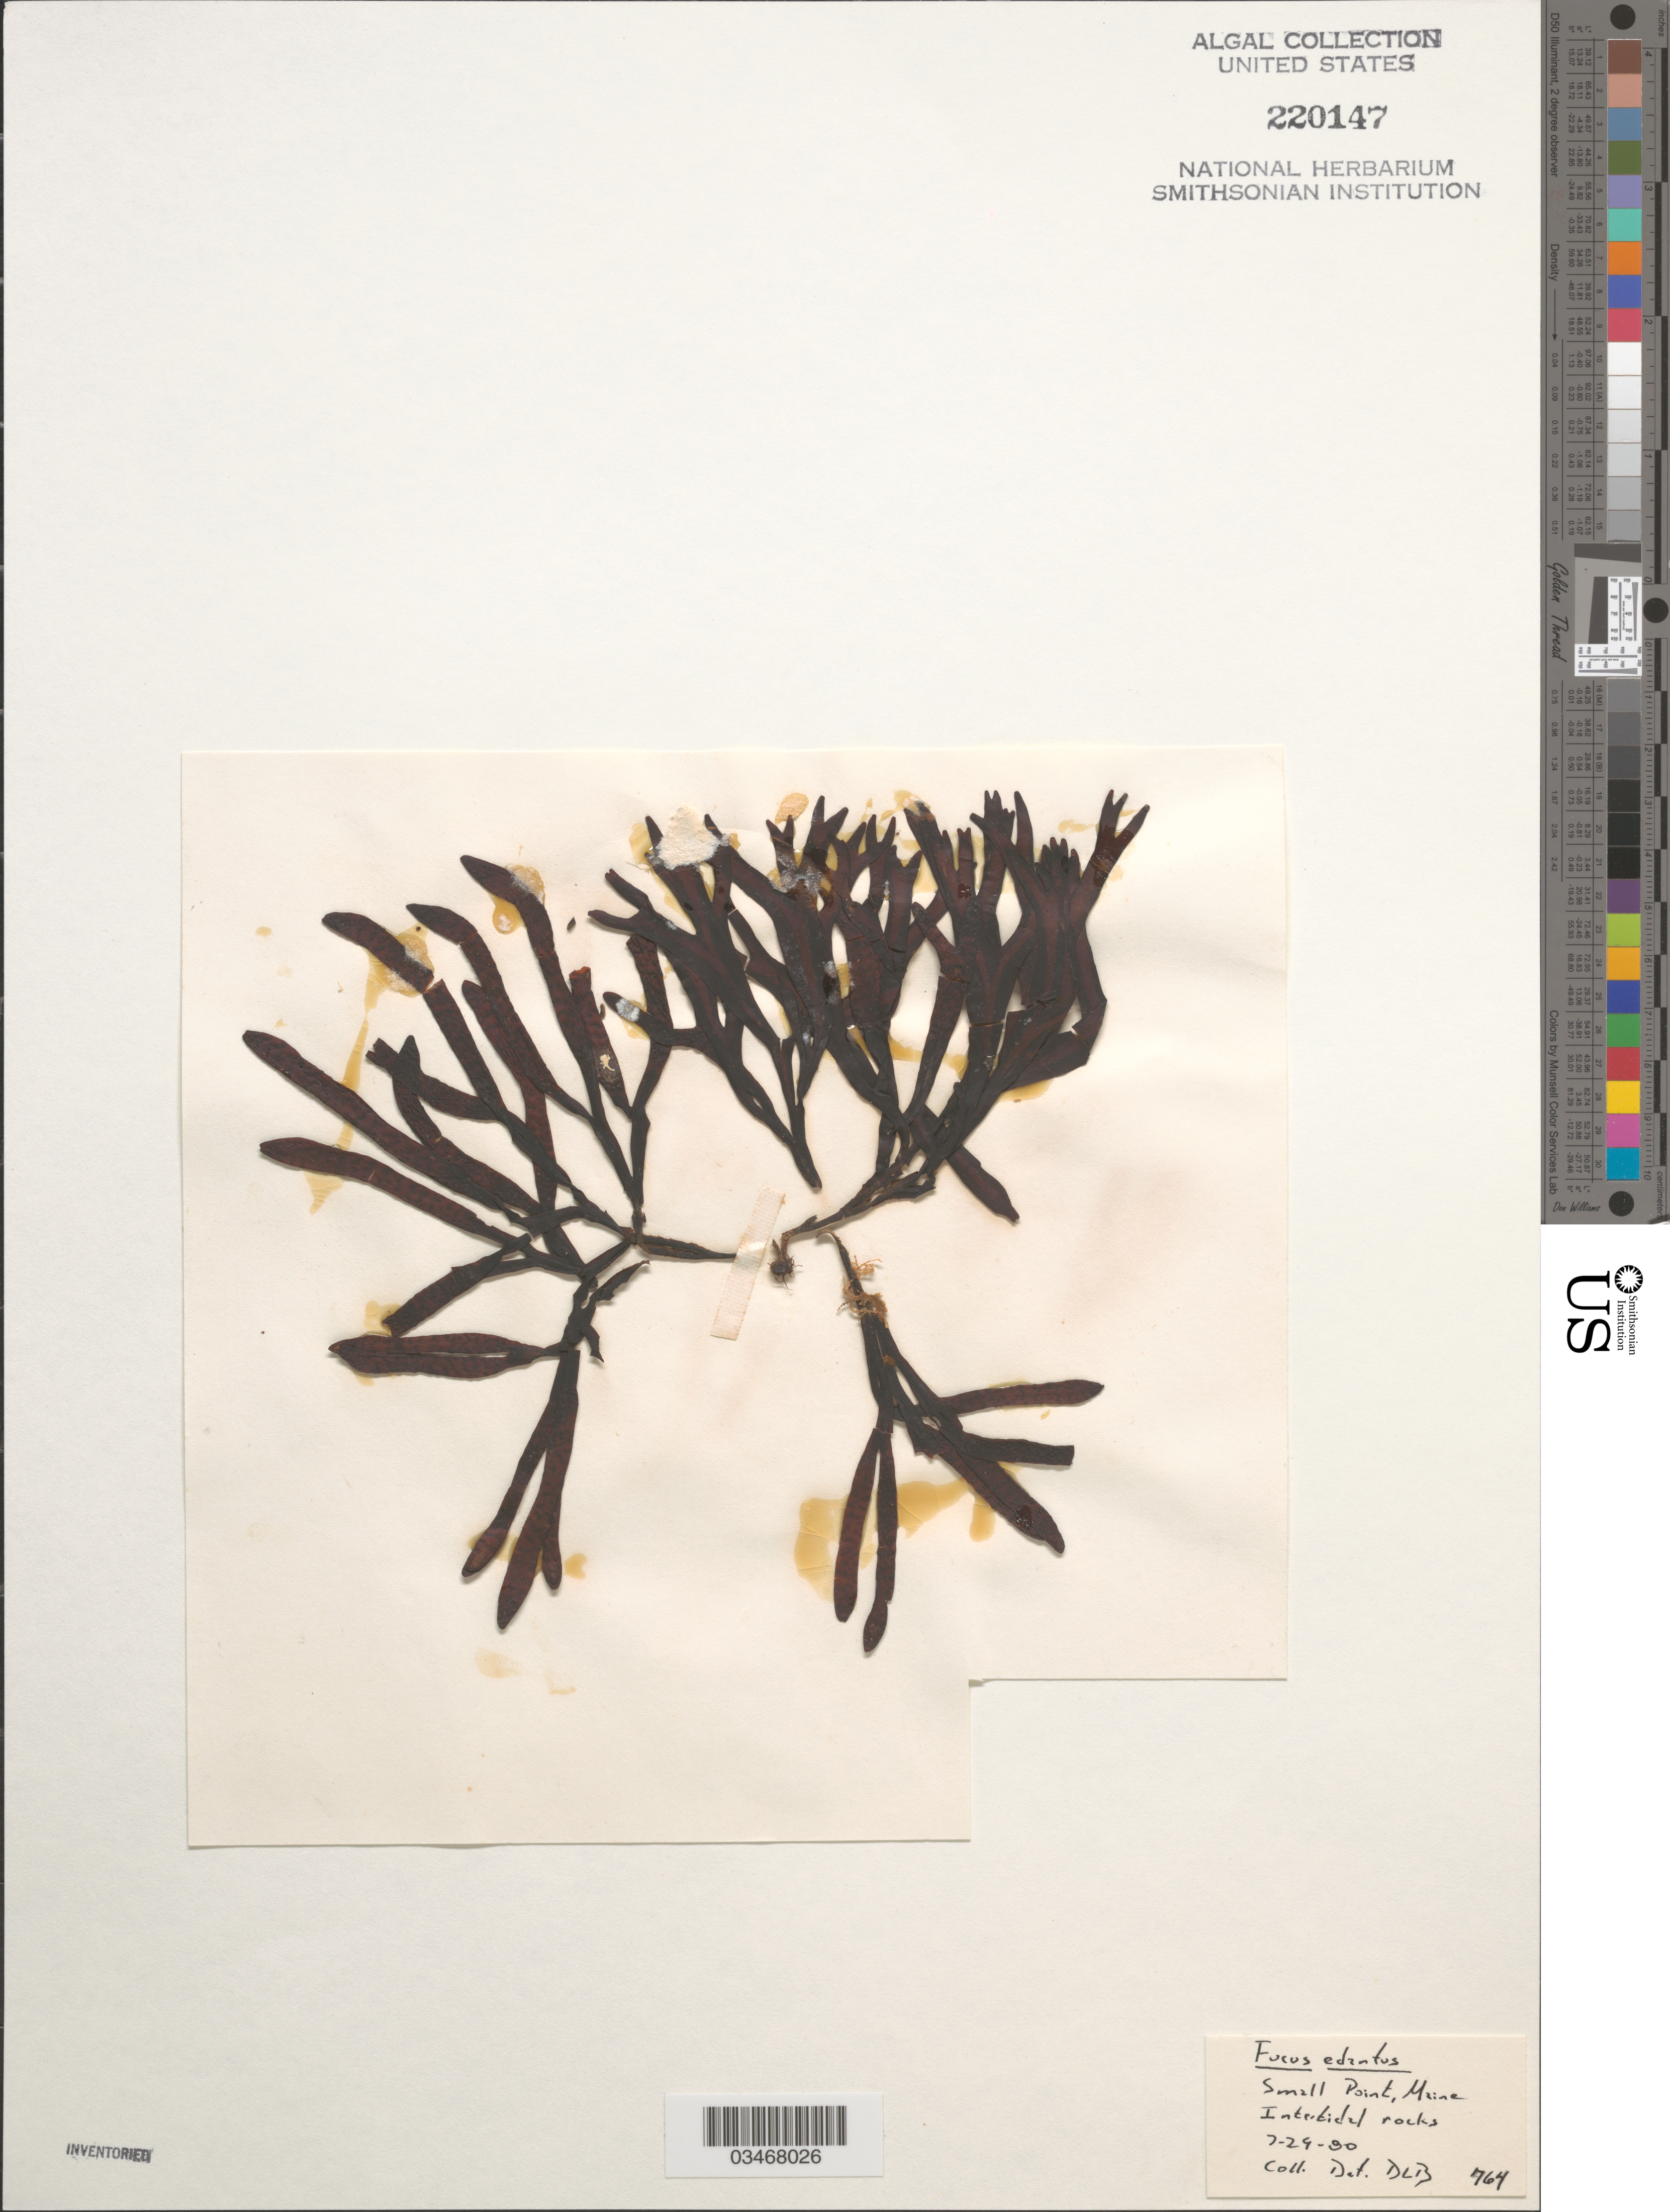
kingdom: Chromista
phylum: Ochrophyta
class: Phaeophyceae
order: Fucales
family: Fucaceae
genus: Fucus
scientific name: Fucus distichus subsp. edentatus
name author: (Bach. Pyl.) H.T. Powell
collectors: D.L. Ballantine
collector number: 764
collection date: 1980-07-24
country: United States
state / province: Maine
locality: Small Point.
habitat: Intertidal rocks.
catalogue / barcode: US 220147